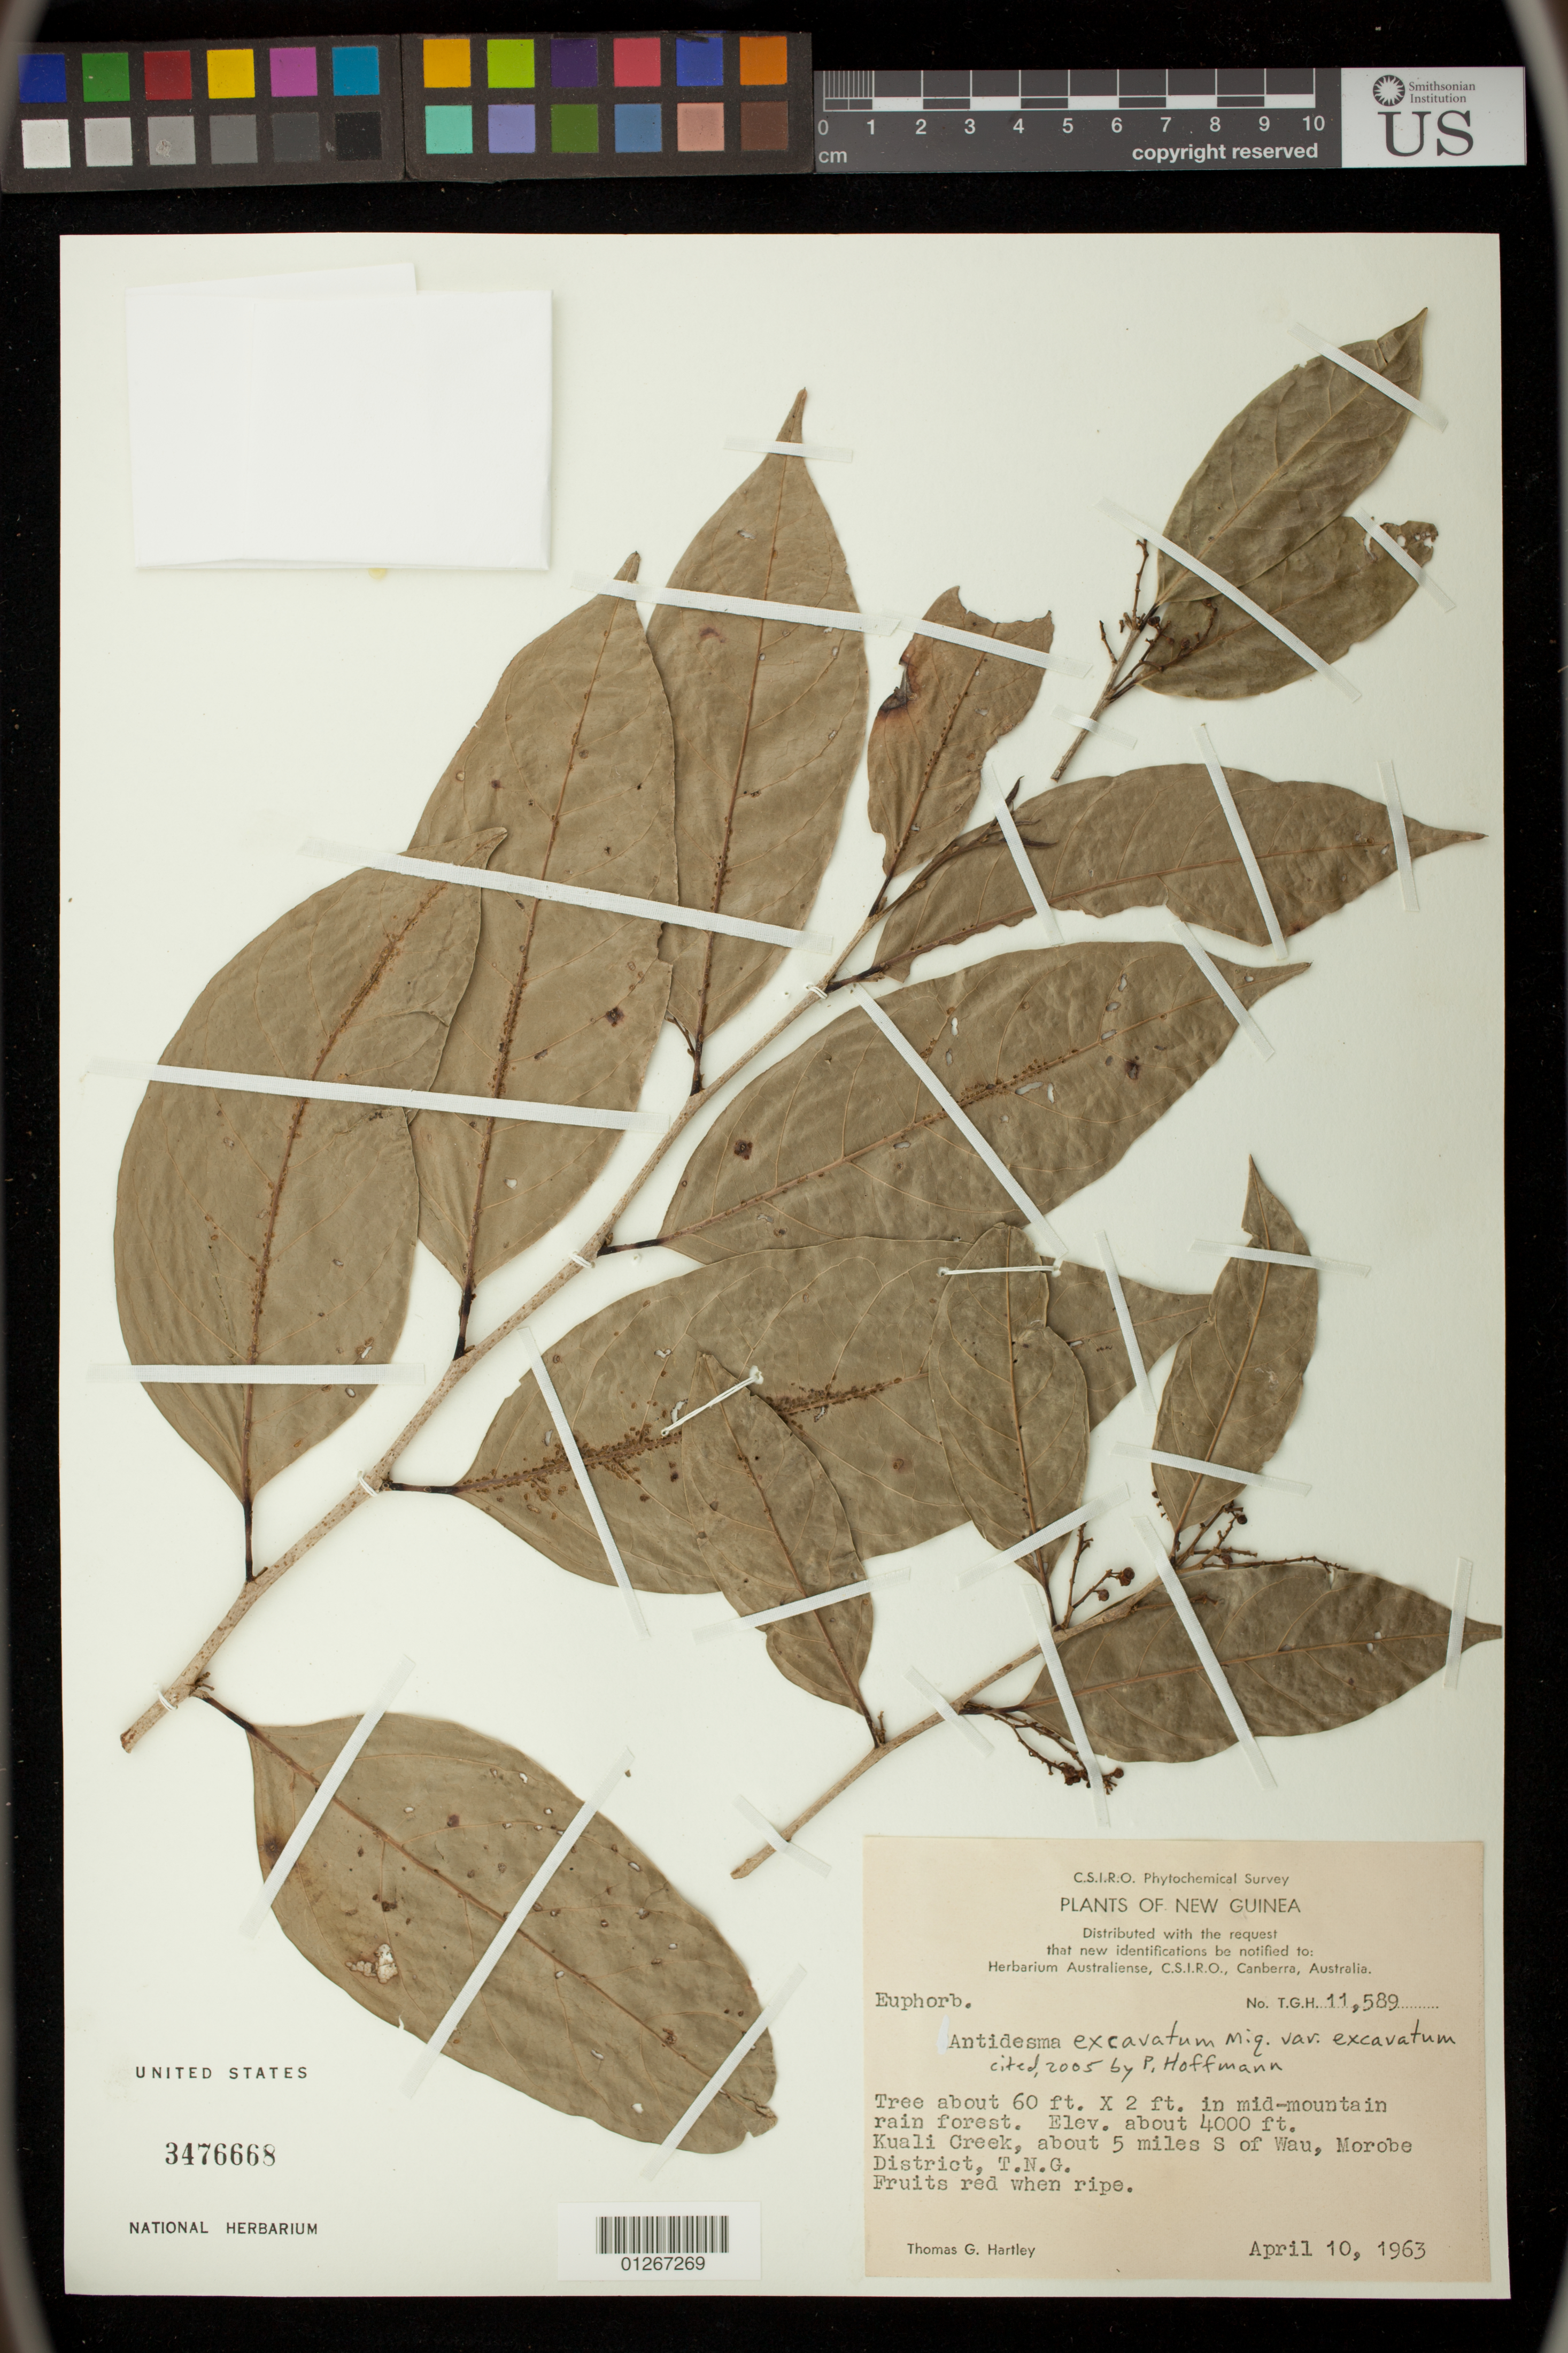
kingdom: Plantae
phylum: Tracheophyta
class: Magnoliopsida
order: Malpighiales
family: Phyllanthaceae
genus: Antidesma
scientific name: Antidesma excavatum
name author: Miq.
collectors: T. G. Hartley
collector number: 11589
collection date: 1963-04-10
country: Papua New Guinea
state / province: Morobe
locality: Kuali Creek, about 5 miles S of Wau, T. N. G.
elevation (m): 1219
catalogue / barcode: US 3476668